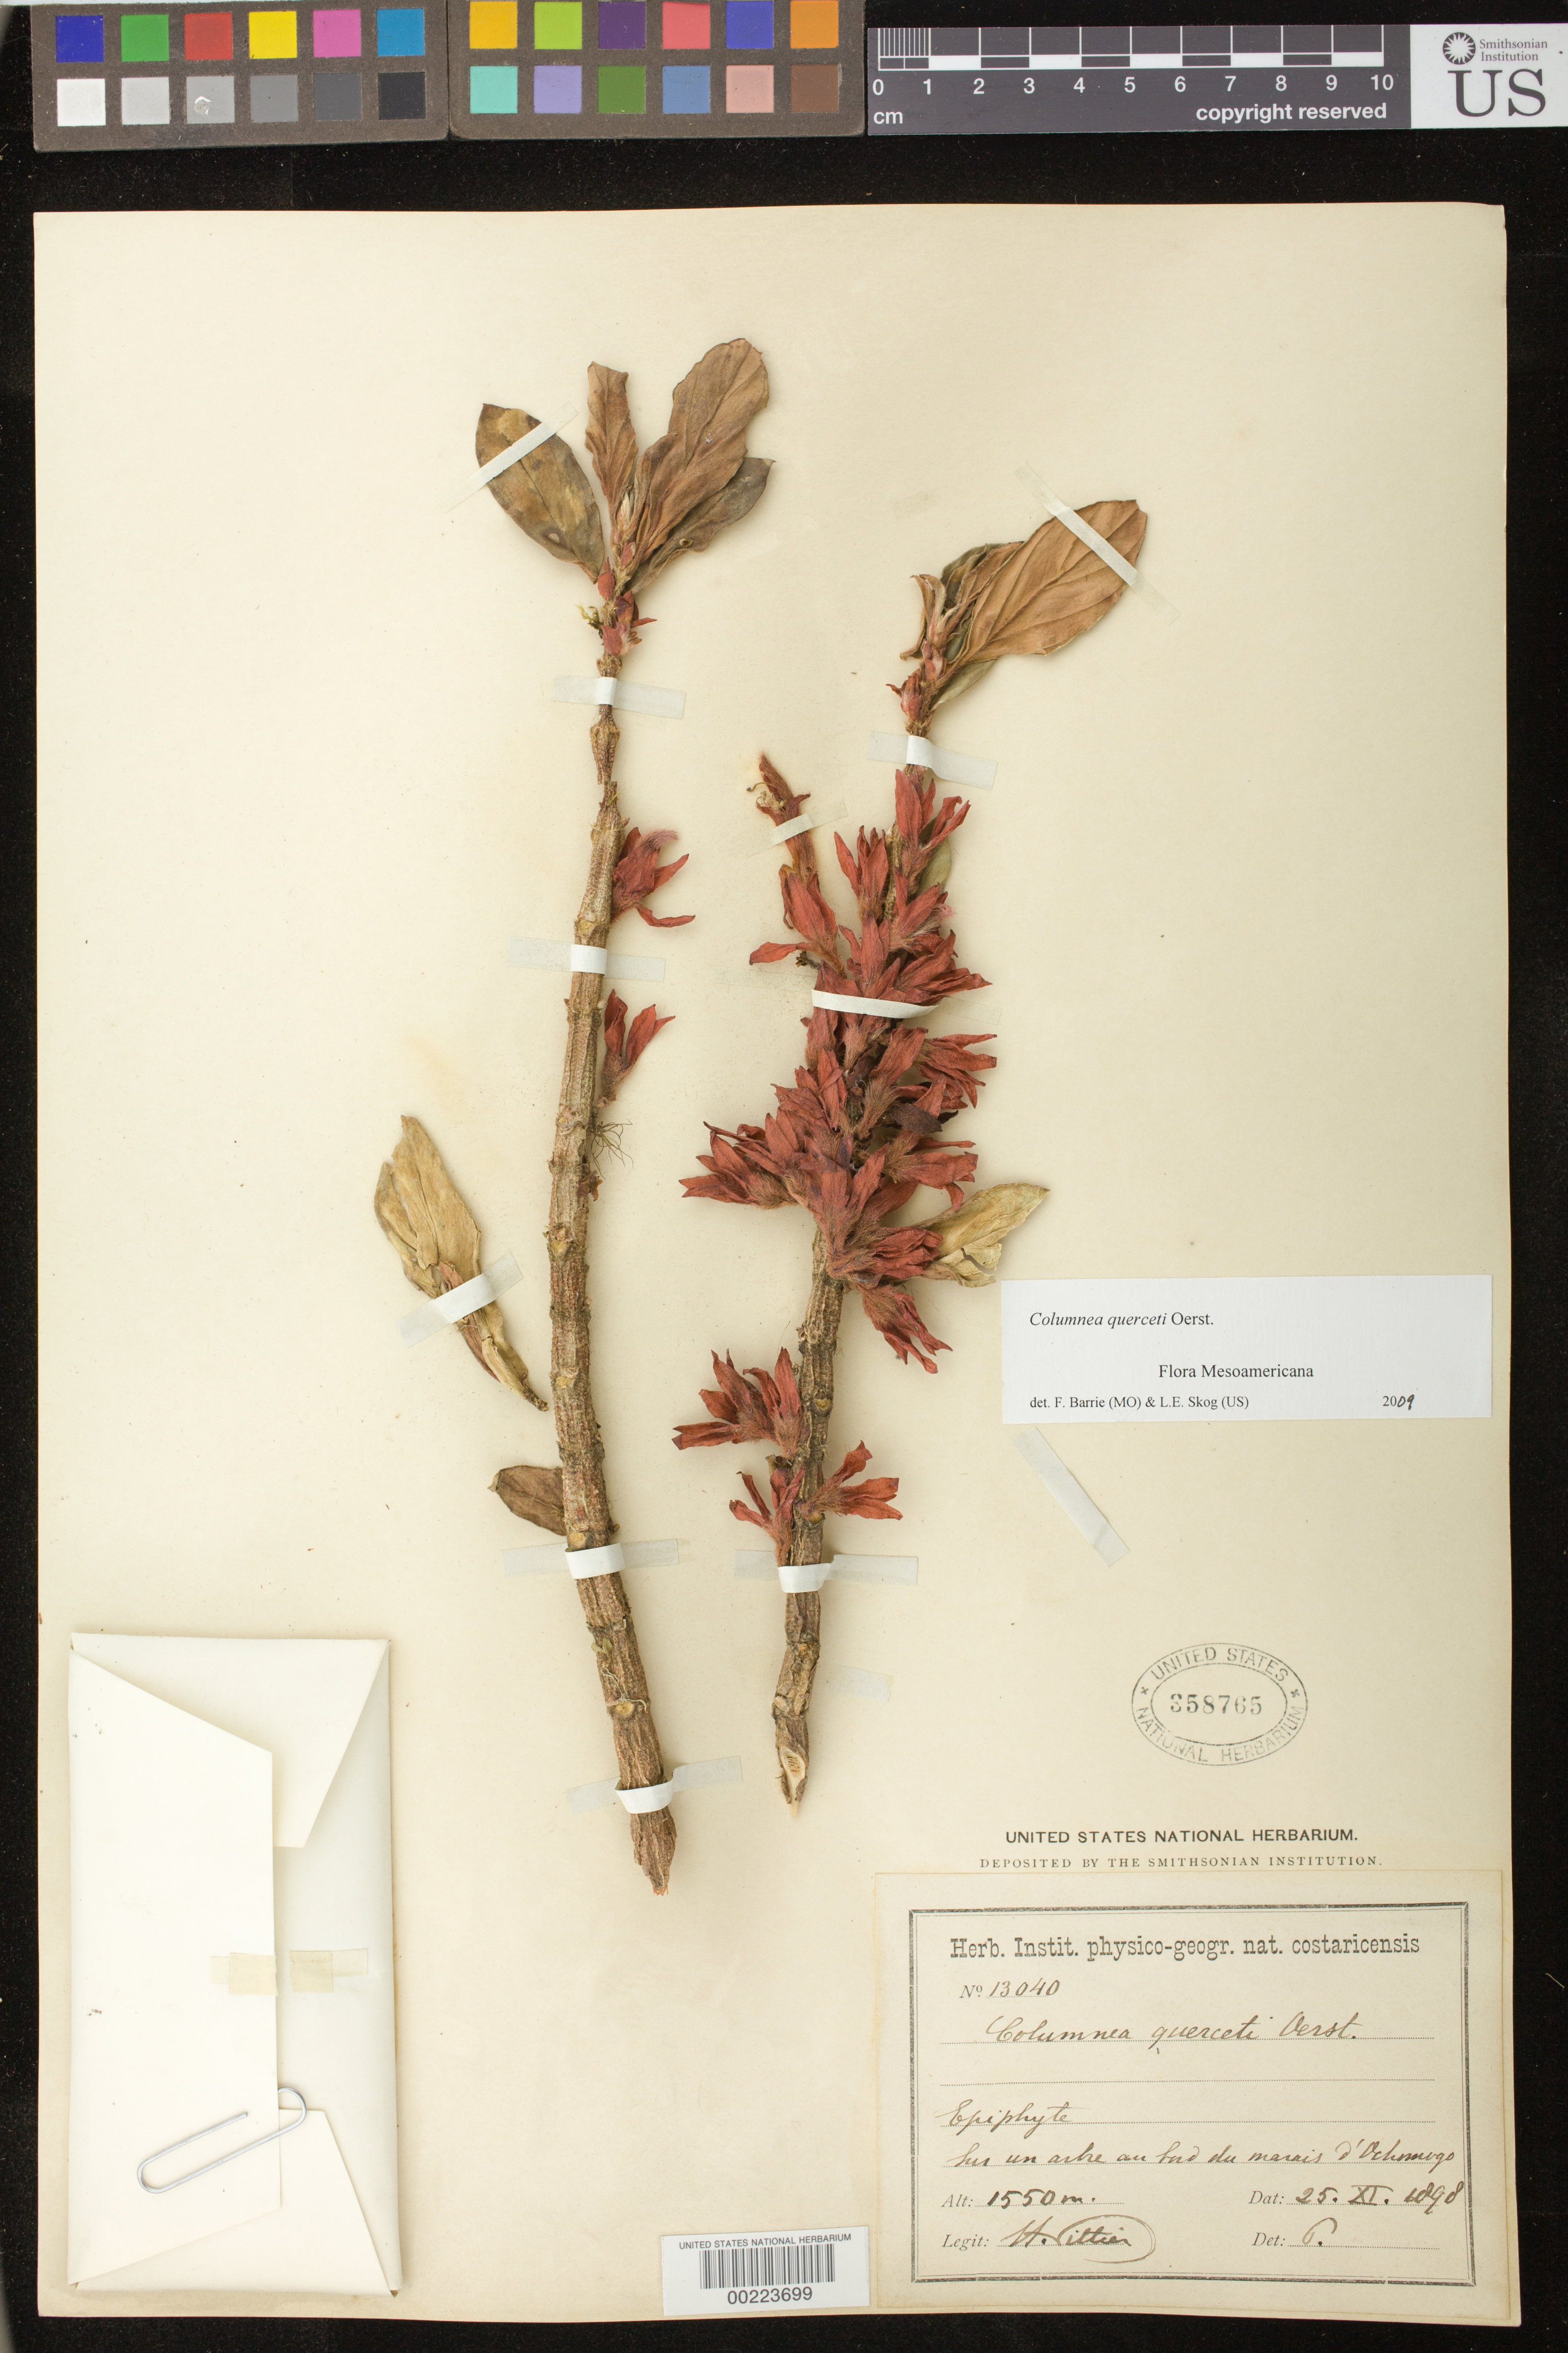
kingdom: Plantae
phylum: Tracheophyta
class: Magnoliopsida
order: Lamiales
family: Gesneriaceae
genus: Columnea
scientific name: Columnea querceti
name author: Oerst.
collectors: H. F. Pittier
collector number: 13040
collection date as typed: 25 Nov 1898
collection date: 1898-11-25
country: Costa Rica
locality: D'ochimugo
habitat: On a tree on the edge of a swamp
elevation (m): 1550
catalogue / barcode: US 358765